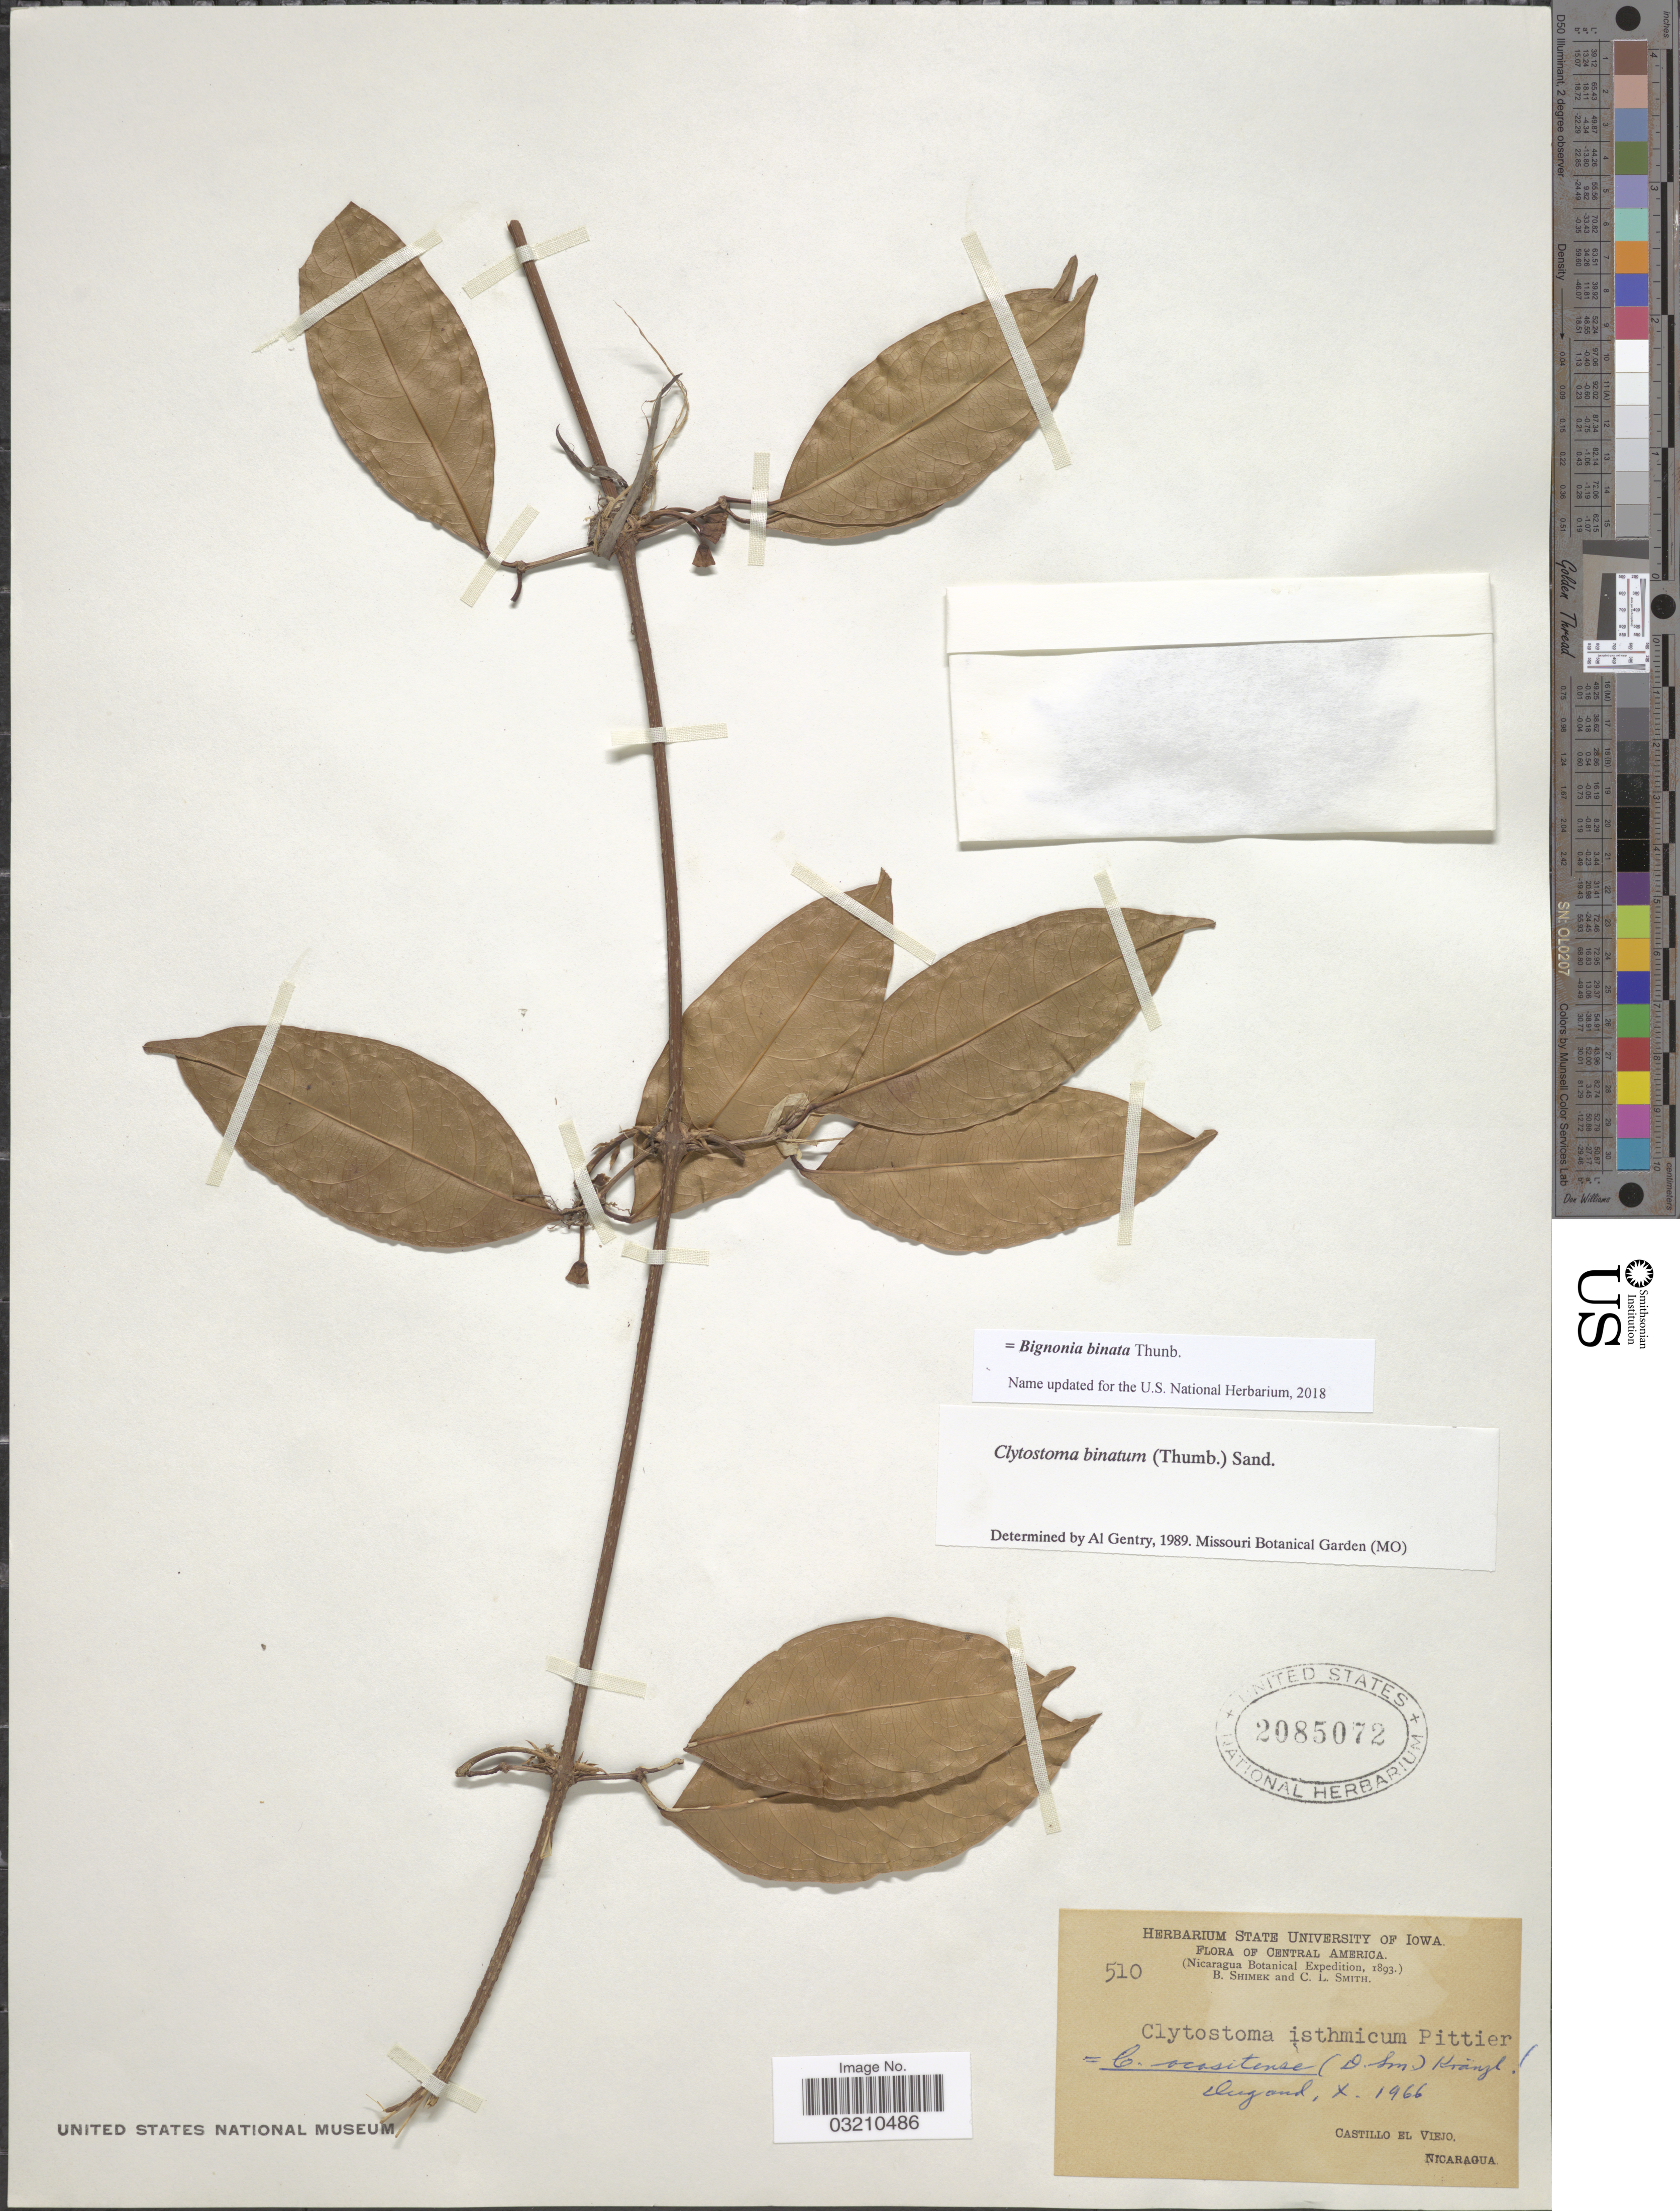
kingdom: Plantae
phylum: Tracheophyta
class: Magnoliopsida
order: Lamiales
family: Bignoniaceae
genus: Bignonia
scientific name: Bignonia binata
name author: Thunb.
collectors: B. Shimek & C. L. Smith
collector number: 510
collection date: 1893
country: Nicaragua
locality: Castillo el Viejo.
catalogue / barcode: US 2085072